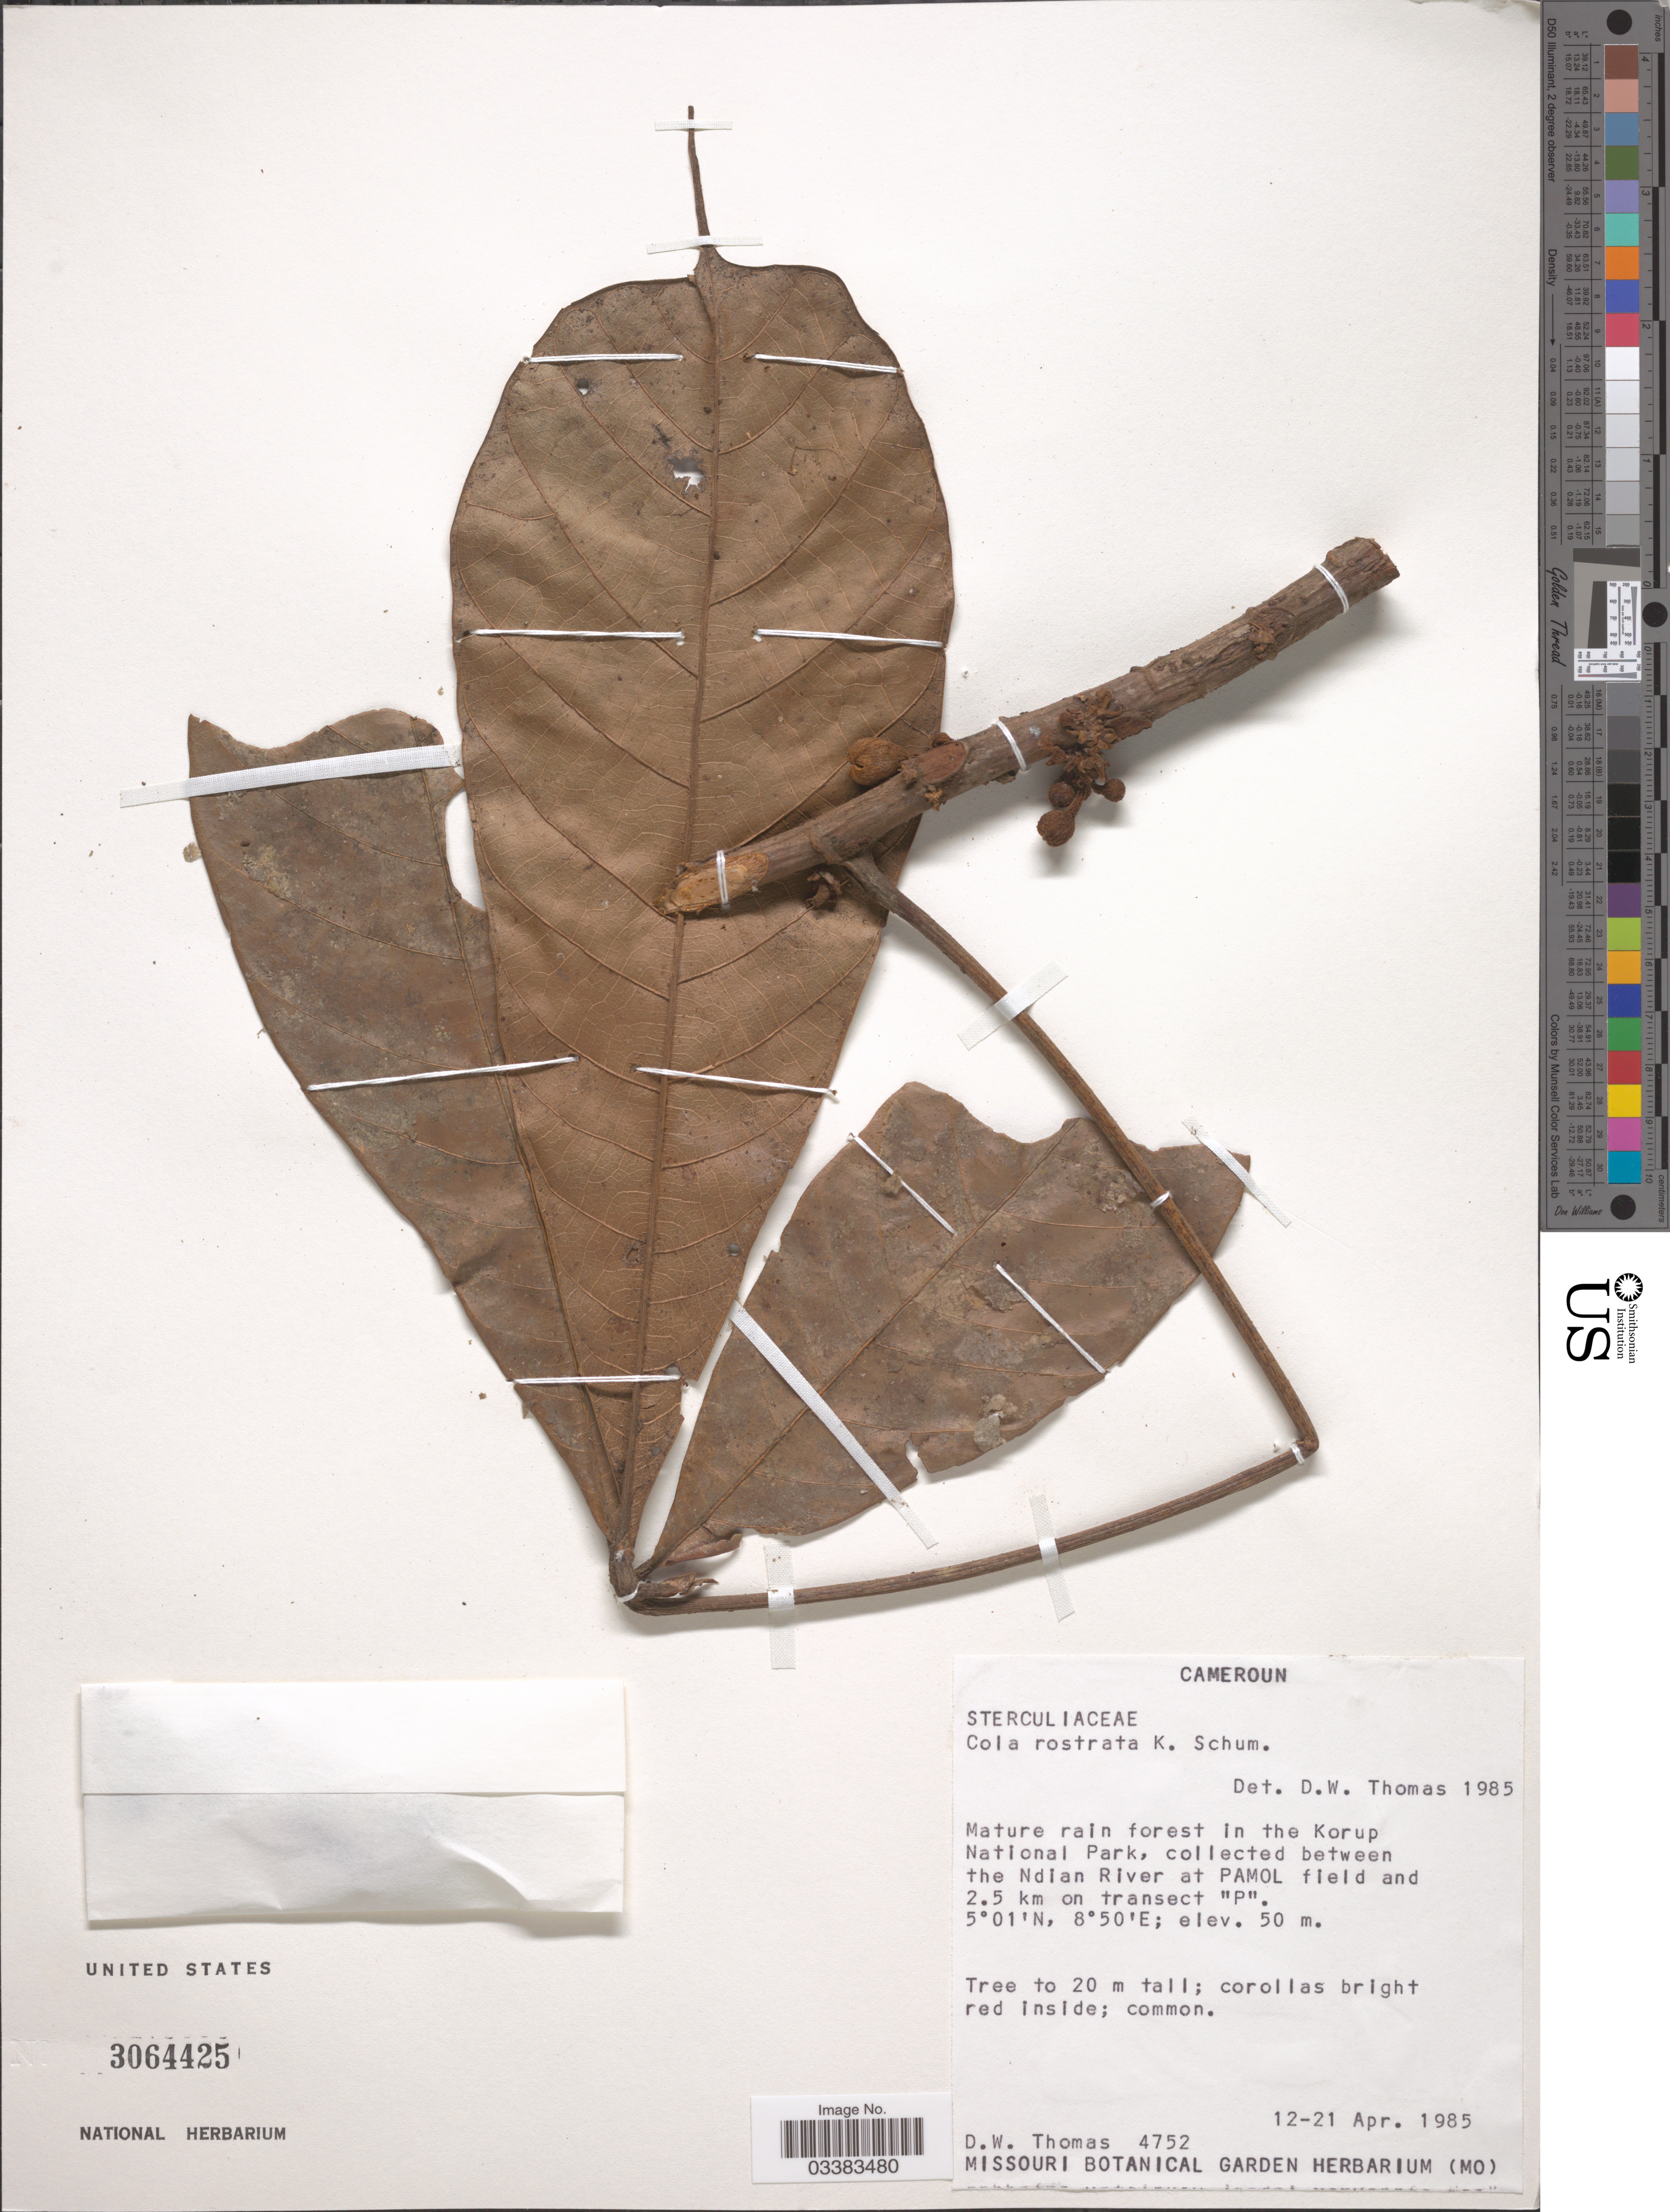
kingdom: Plantae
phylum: Tracheophyta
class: Magnoliopsida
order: Malvales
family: Malvaceae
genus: Cola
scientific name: Cola rostrata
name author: K. Schum.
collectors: D. W. Thomas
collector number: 4752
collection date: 1985-04-12/1985-04-21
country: Cameroon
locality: Cameroun. Mature rain forest in the Korup National Park, collected between the Ndian River at PAMOL field and 2.5 km on transect "P".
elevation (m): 50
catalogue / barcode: US 3064425